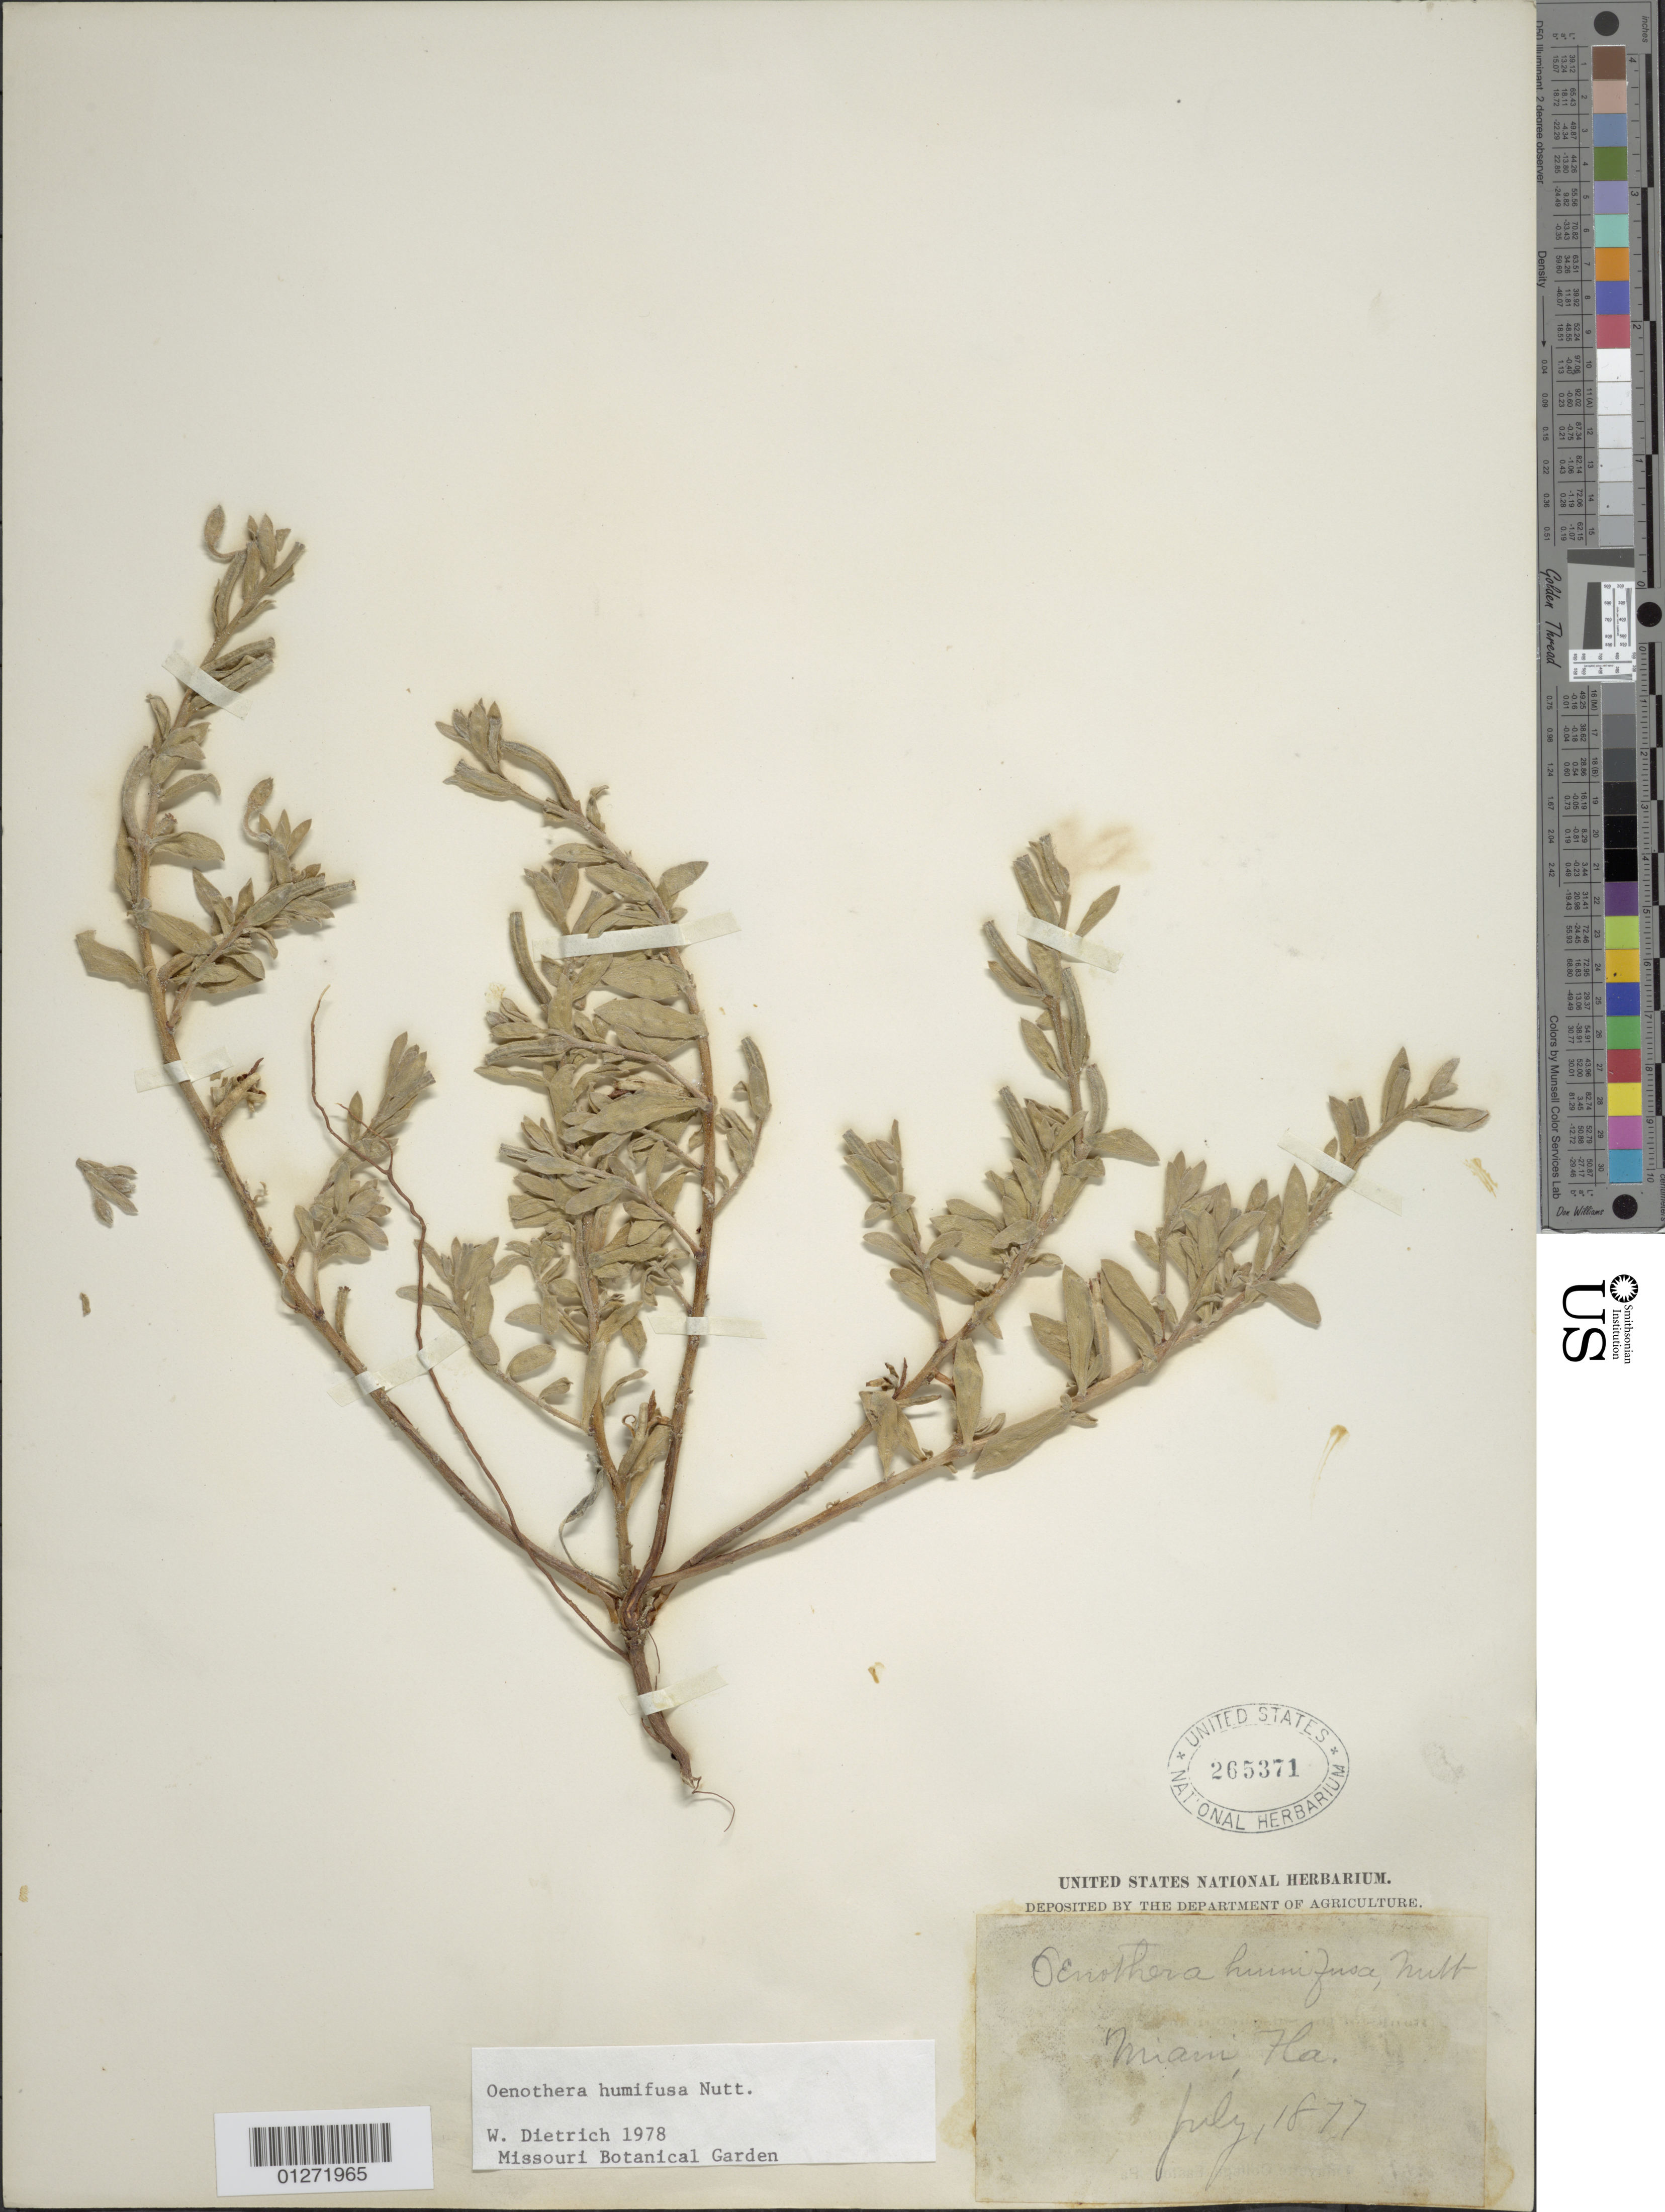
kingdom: Plantae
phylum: Tracheophyta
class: Magnoliopsida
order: Myrtales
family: Onagraceae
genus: Oenothera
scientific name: Oenothera humifusa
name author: Nutt.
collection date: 1877-07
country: United States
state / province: Florida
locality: Miami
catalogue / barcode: US 265371